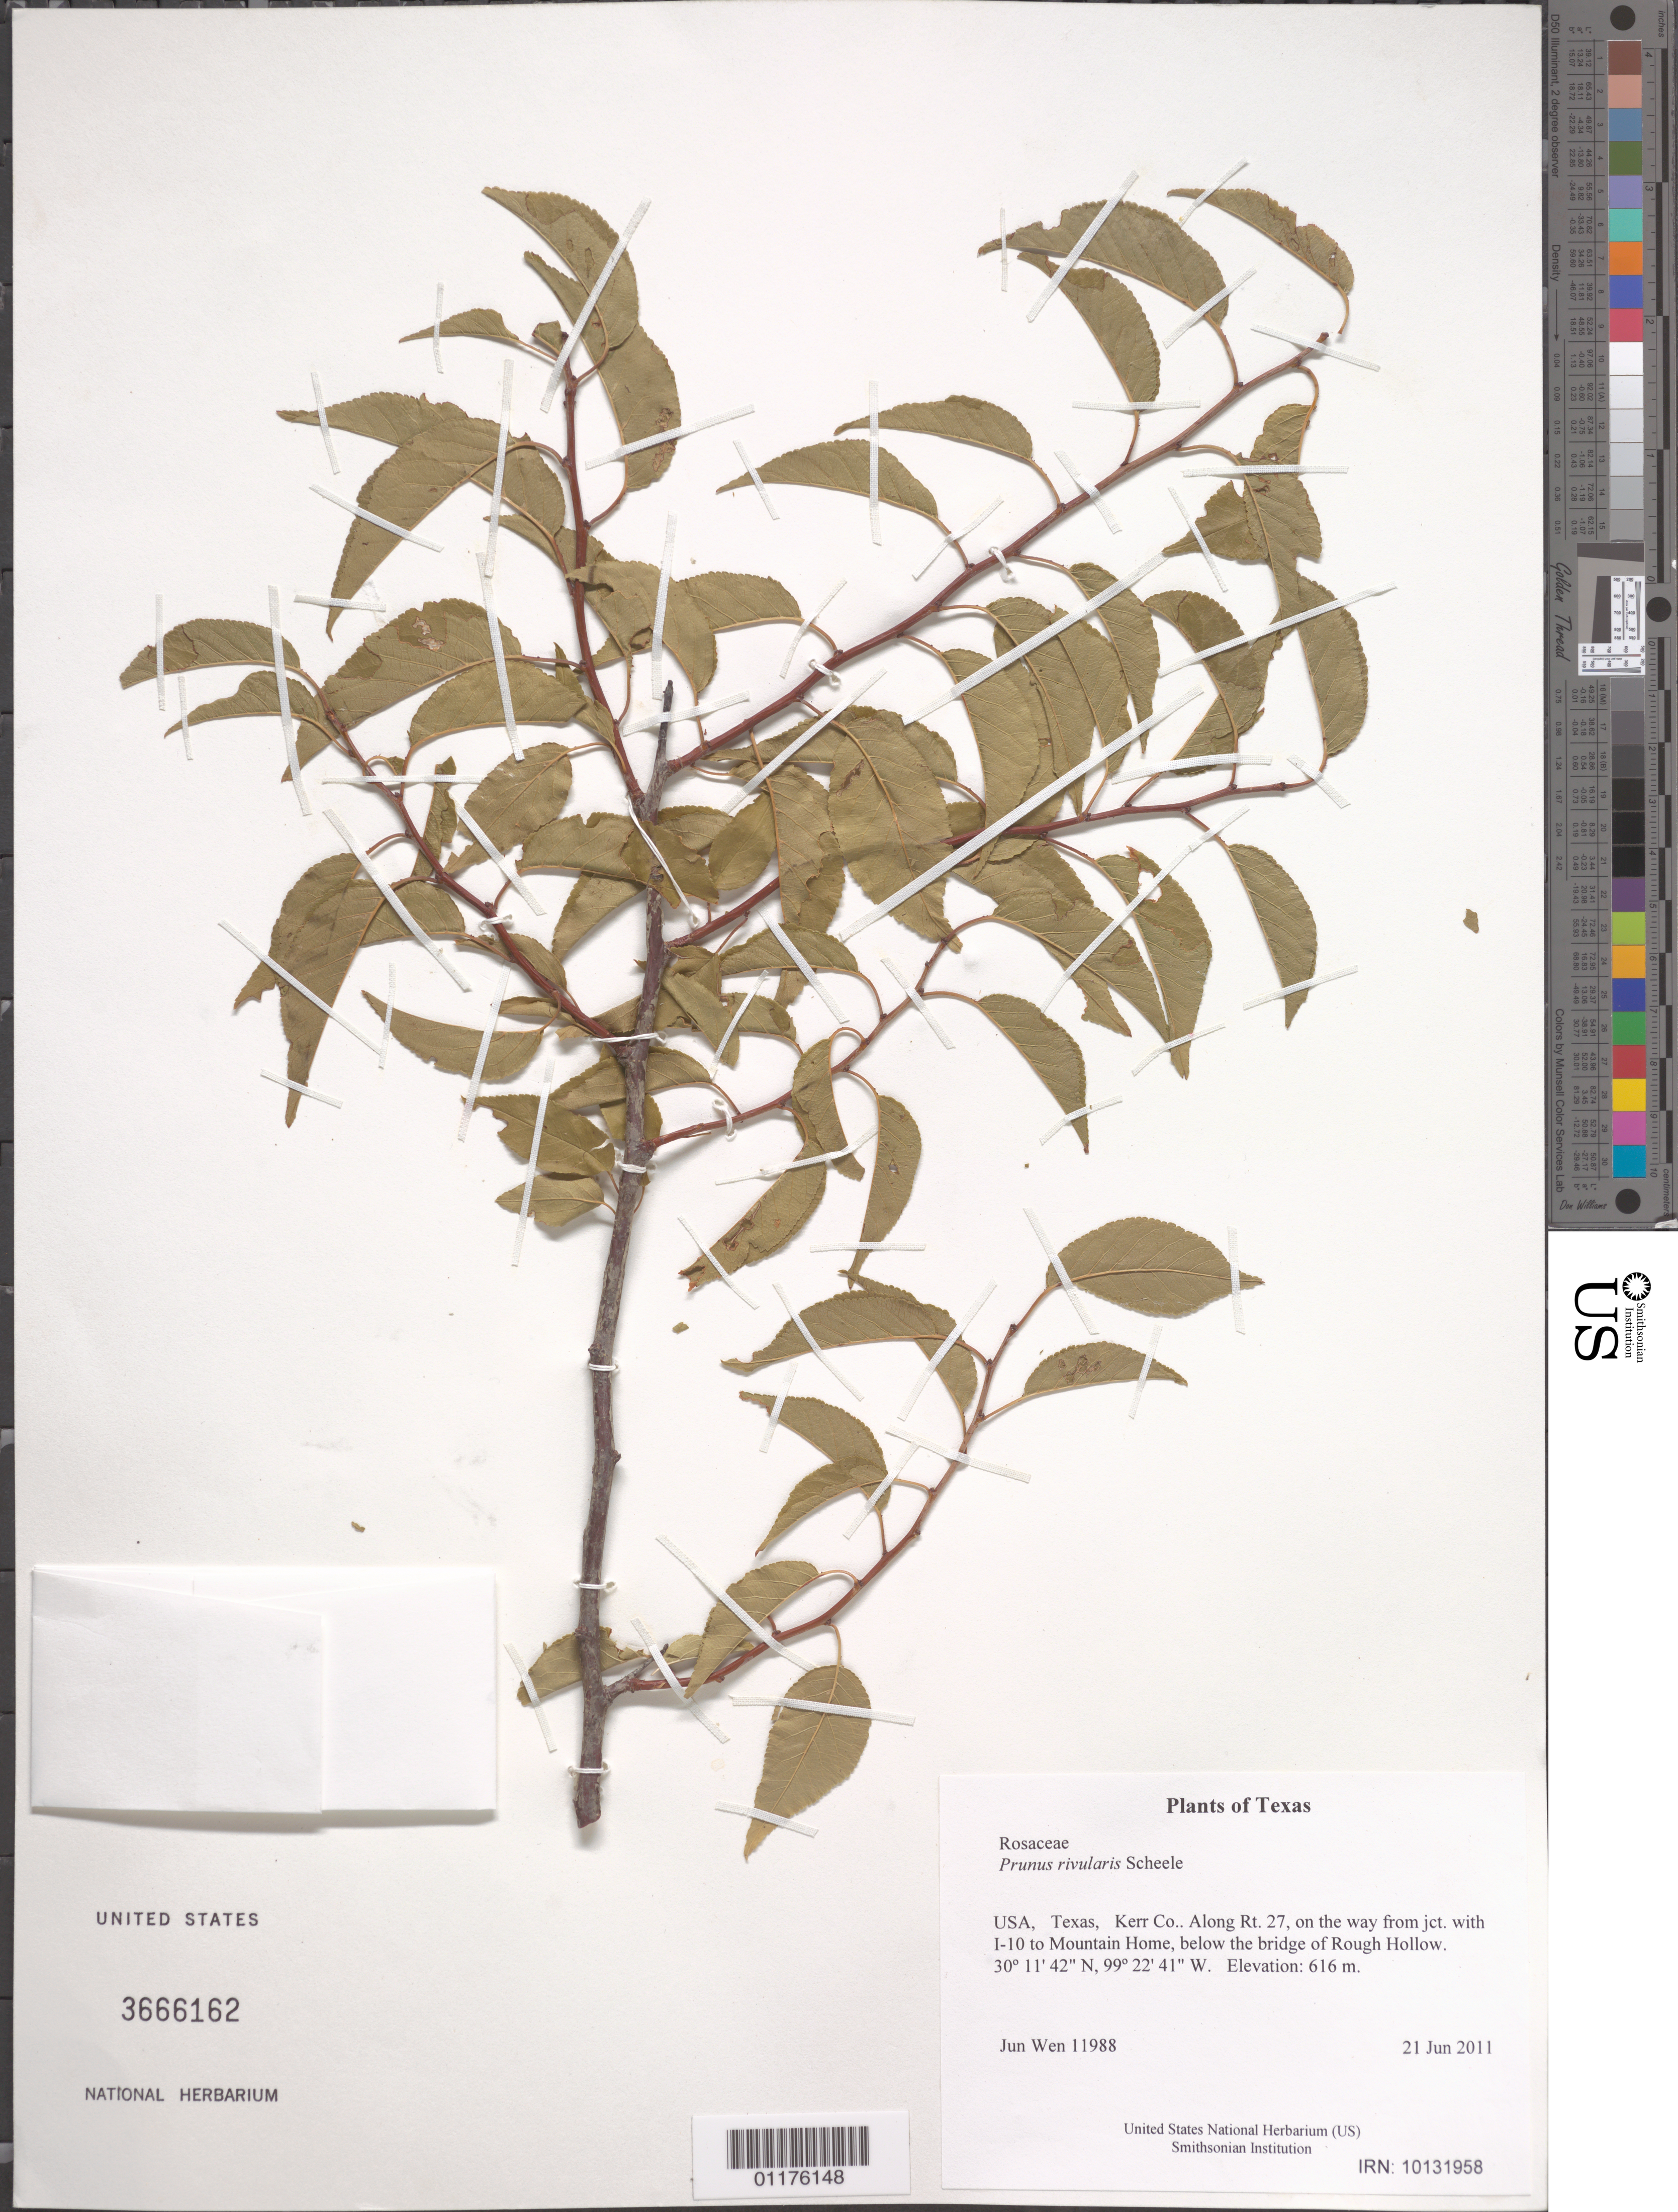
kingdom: Plantae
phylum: Tracheophyta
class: Magnoliopsida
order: Rosales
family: Rosaceae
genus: Prunus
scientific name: Prunus rivularis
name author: Scheele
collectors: J. Wen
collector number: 11988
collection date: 2011-06-21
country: United States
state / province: Texas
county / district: Kerr Co.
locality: Along Rt. 27, on the way from jct. with I-10 to Mountain Home, below the bridge of Rough Hollow.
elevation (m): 616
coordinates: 30 11.693 N, 99 22.676 W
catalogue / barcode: US 3666162